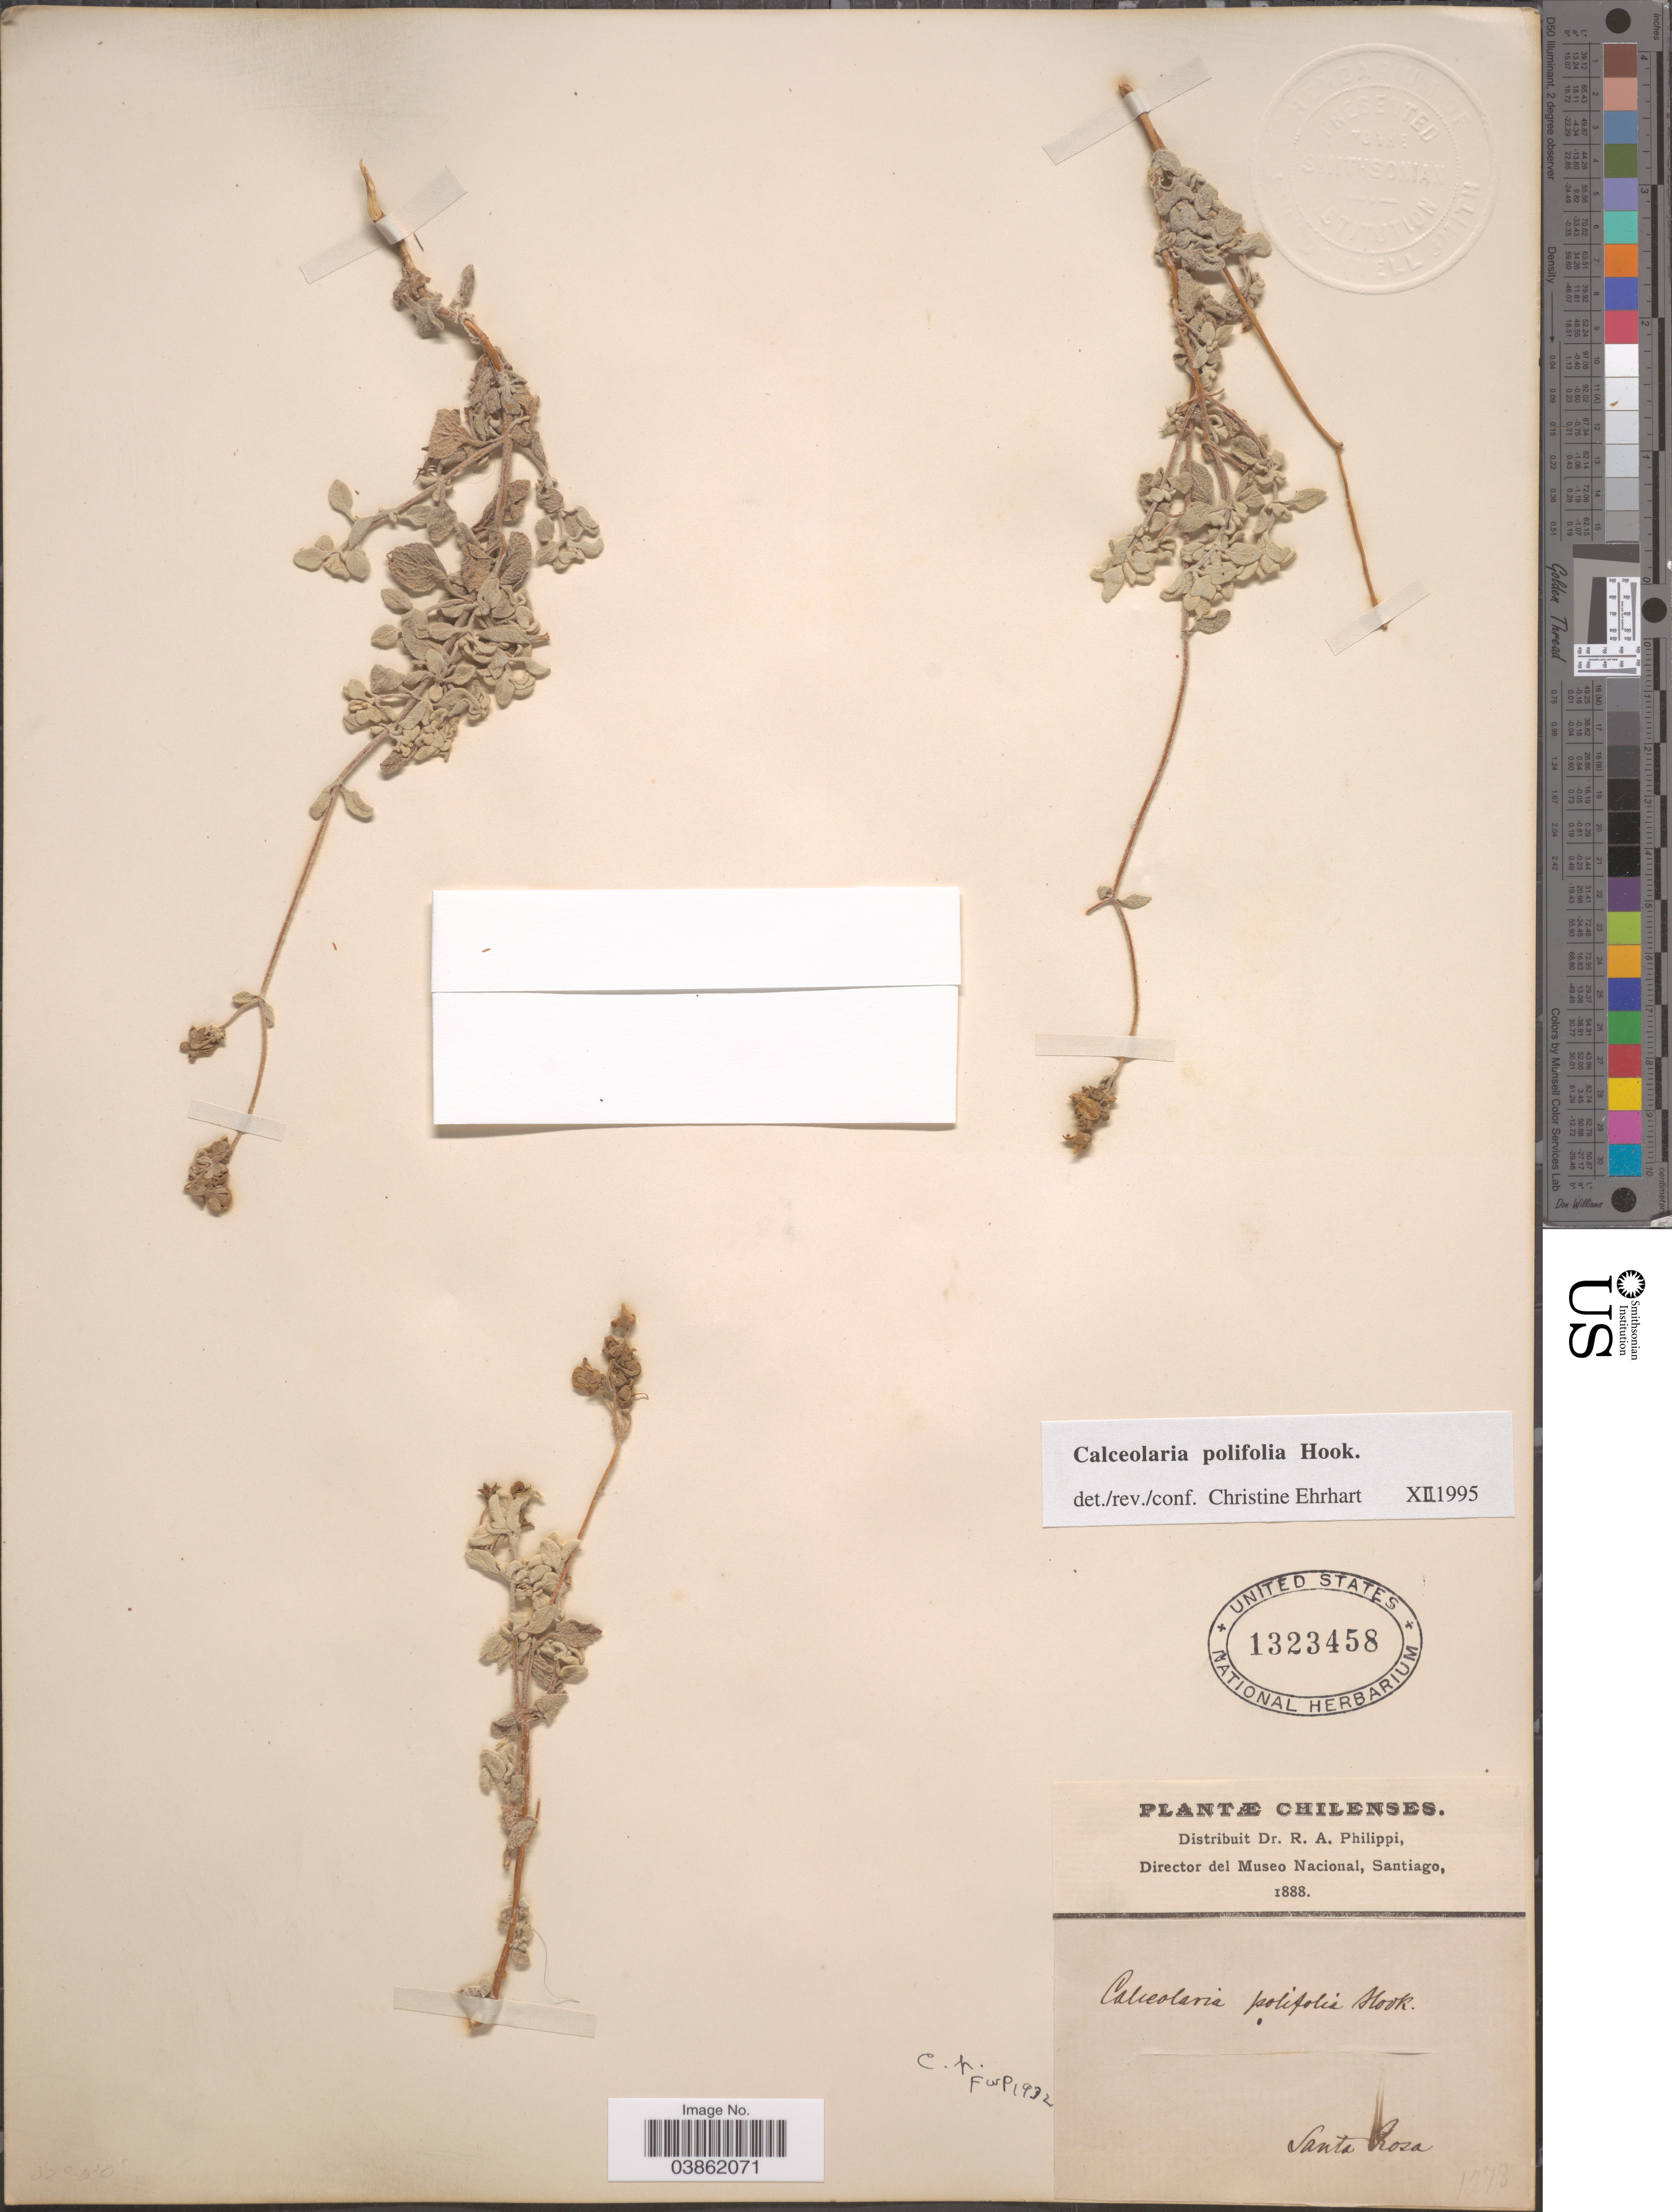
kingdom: Plantae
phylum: Tracheophyta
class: Magnoliopsida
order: Lamiales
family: Calceolariaceae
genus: Calceolaria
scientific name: Calceolaria polifolia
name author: Hook.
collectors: ex. herb. R.A. Philippi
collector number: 1278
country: Chile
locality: Santa Rosa.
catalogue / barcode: US 1323458